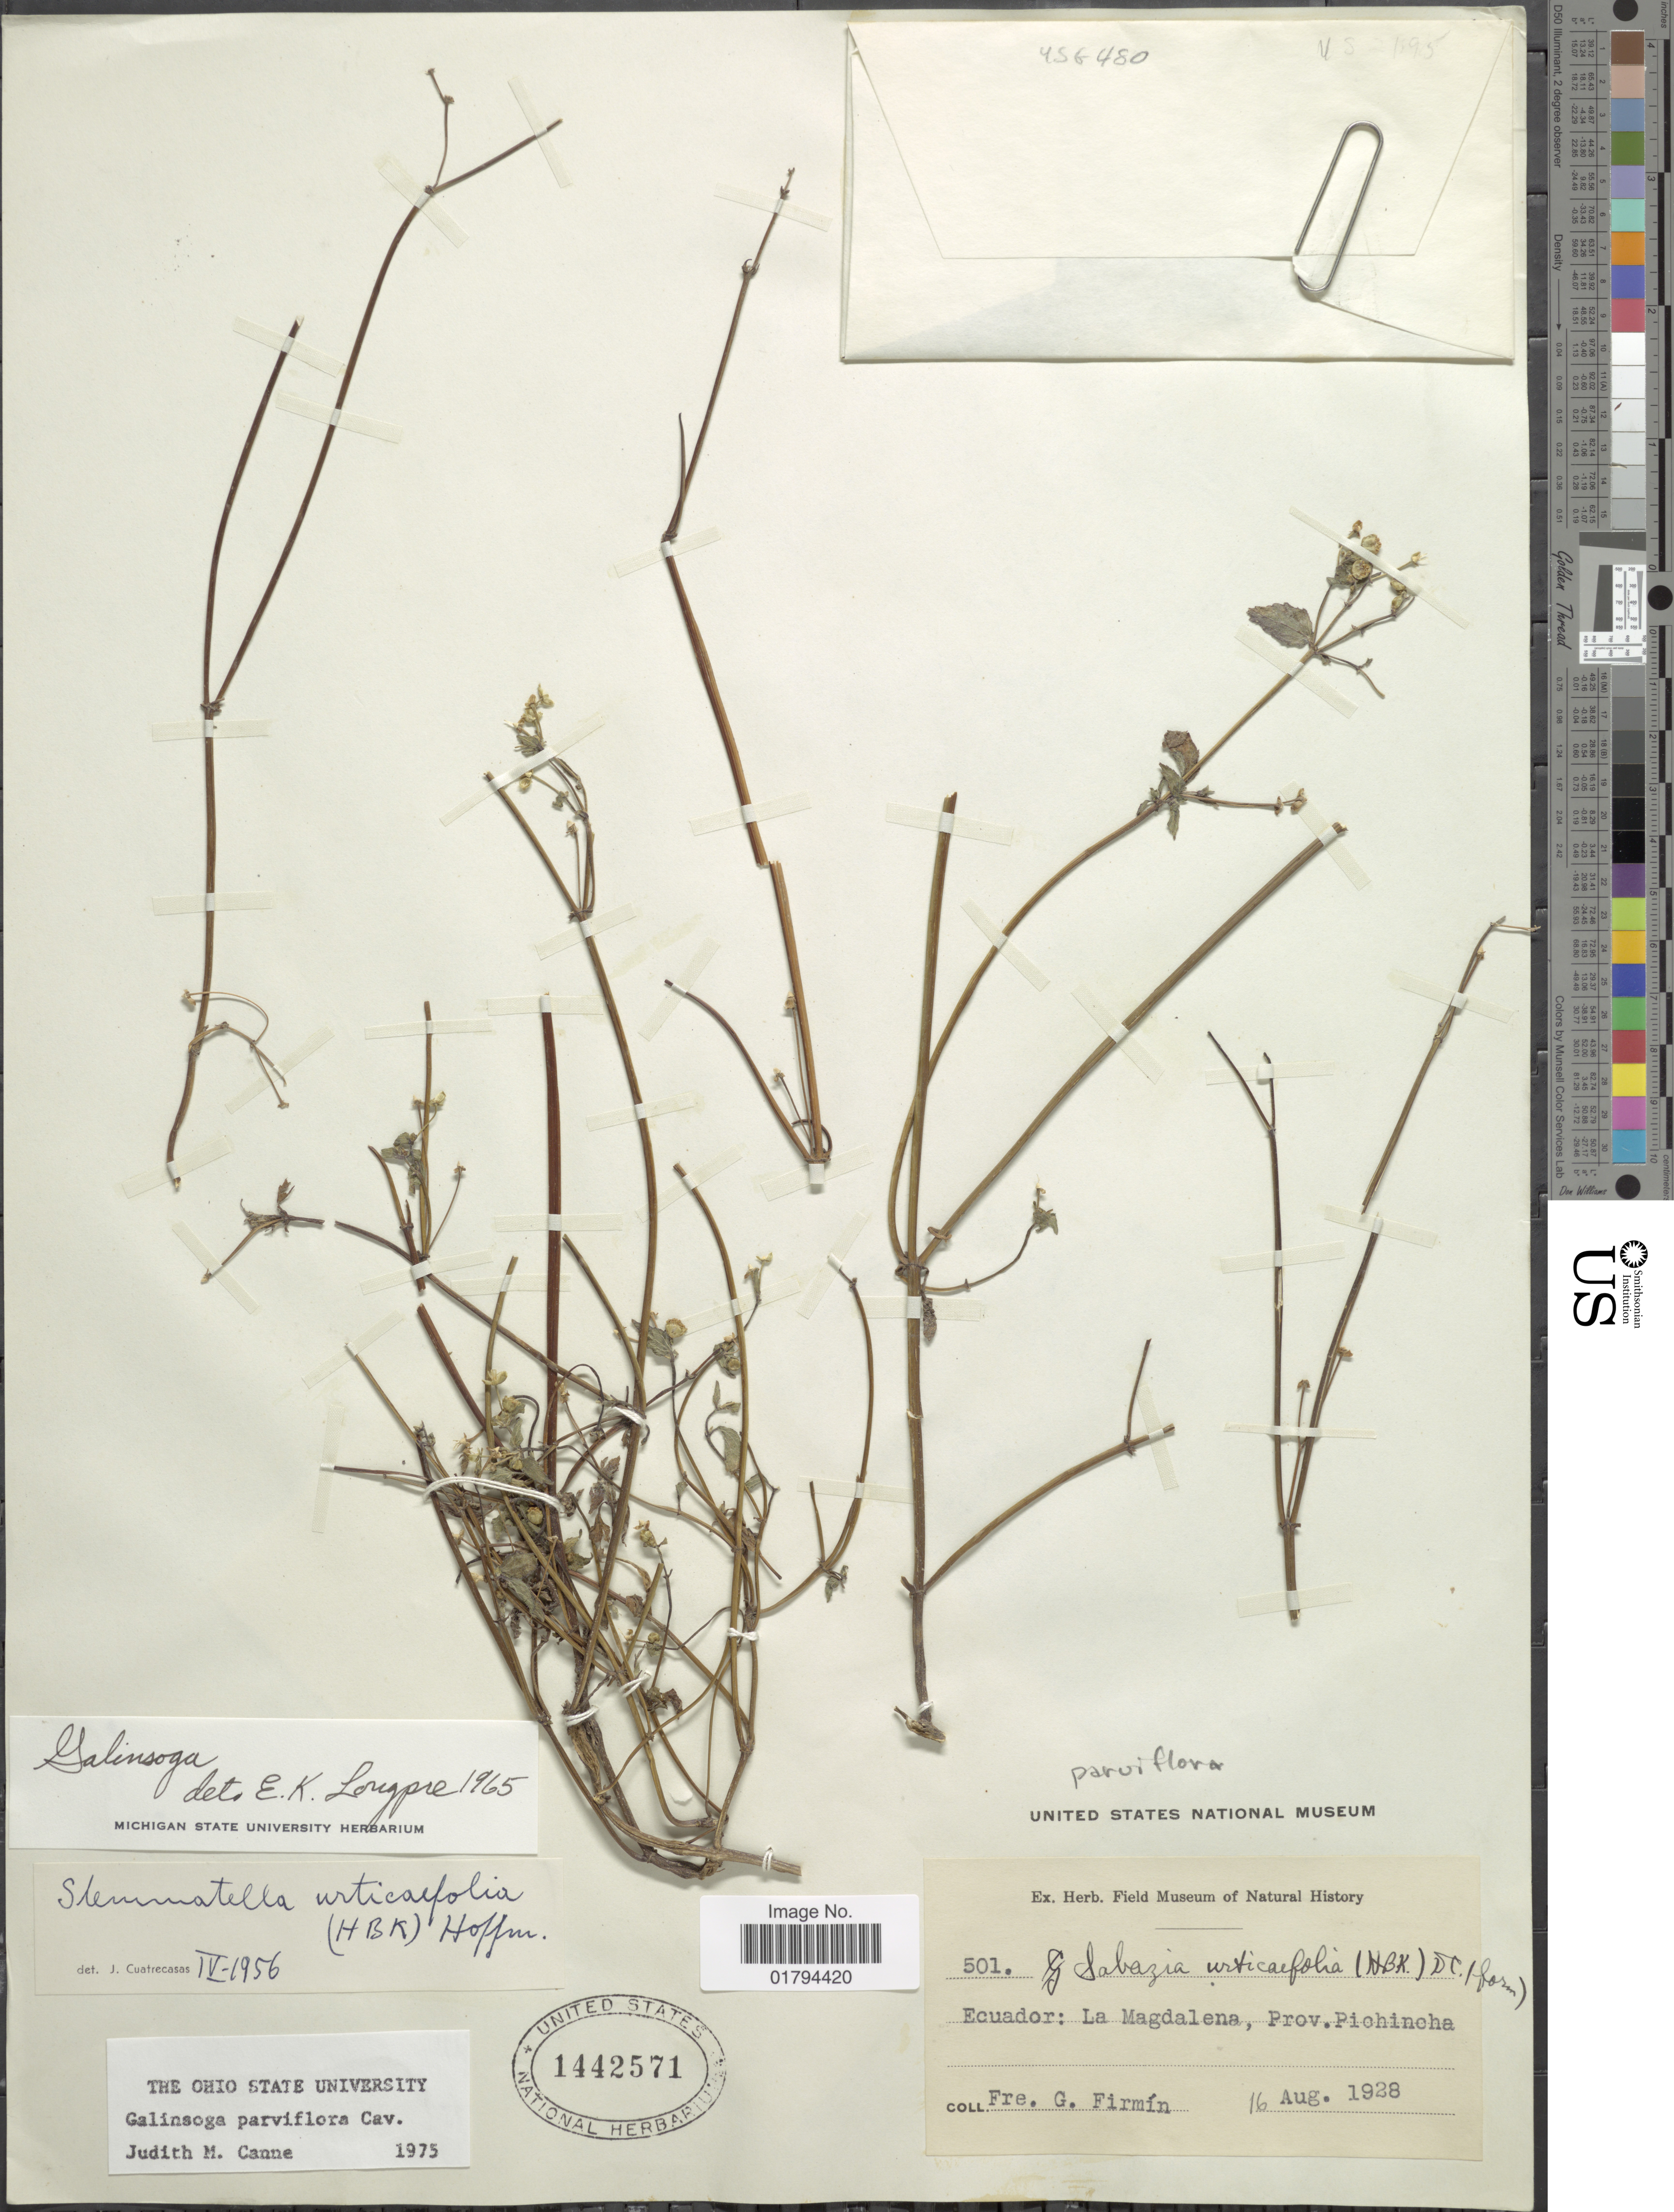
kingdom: Plantae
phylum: Tracheophyta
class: Magnoliopsida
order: Asterales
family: Asteraceae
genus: Galinsoga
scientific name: Galinsoga parviflora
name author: Cav.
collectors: F. Firmin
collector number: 501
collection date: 1928-08-16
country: Ecuador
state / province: Pichincha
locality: La Magdalena.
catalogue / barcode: US 1442571